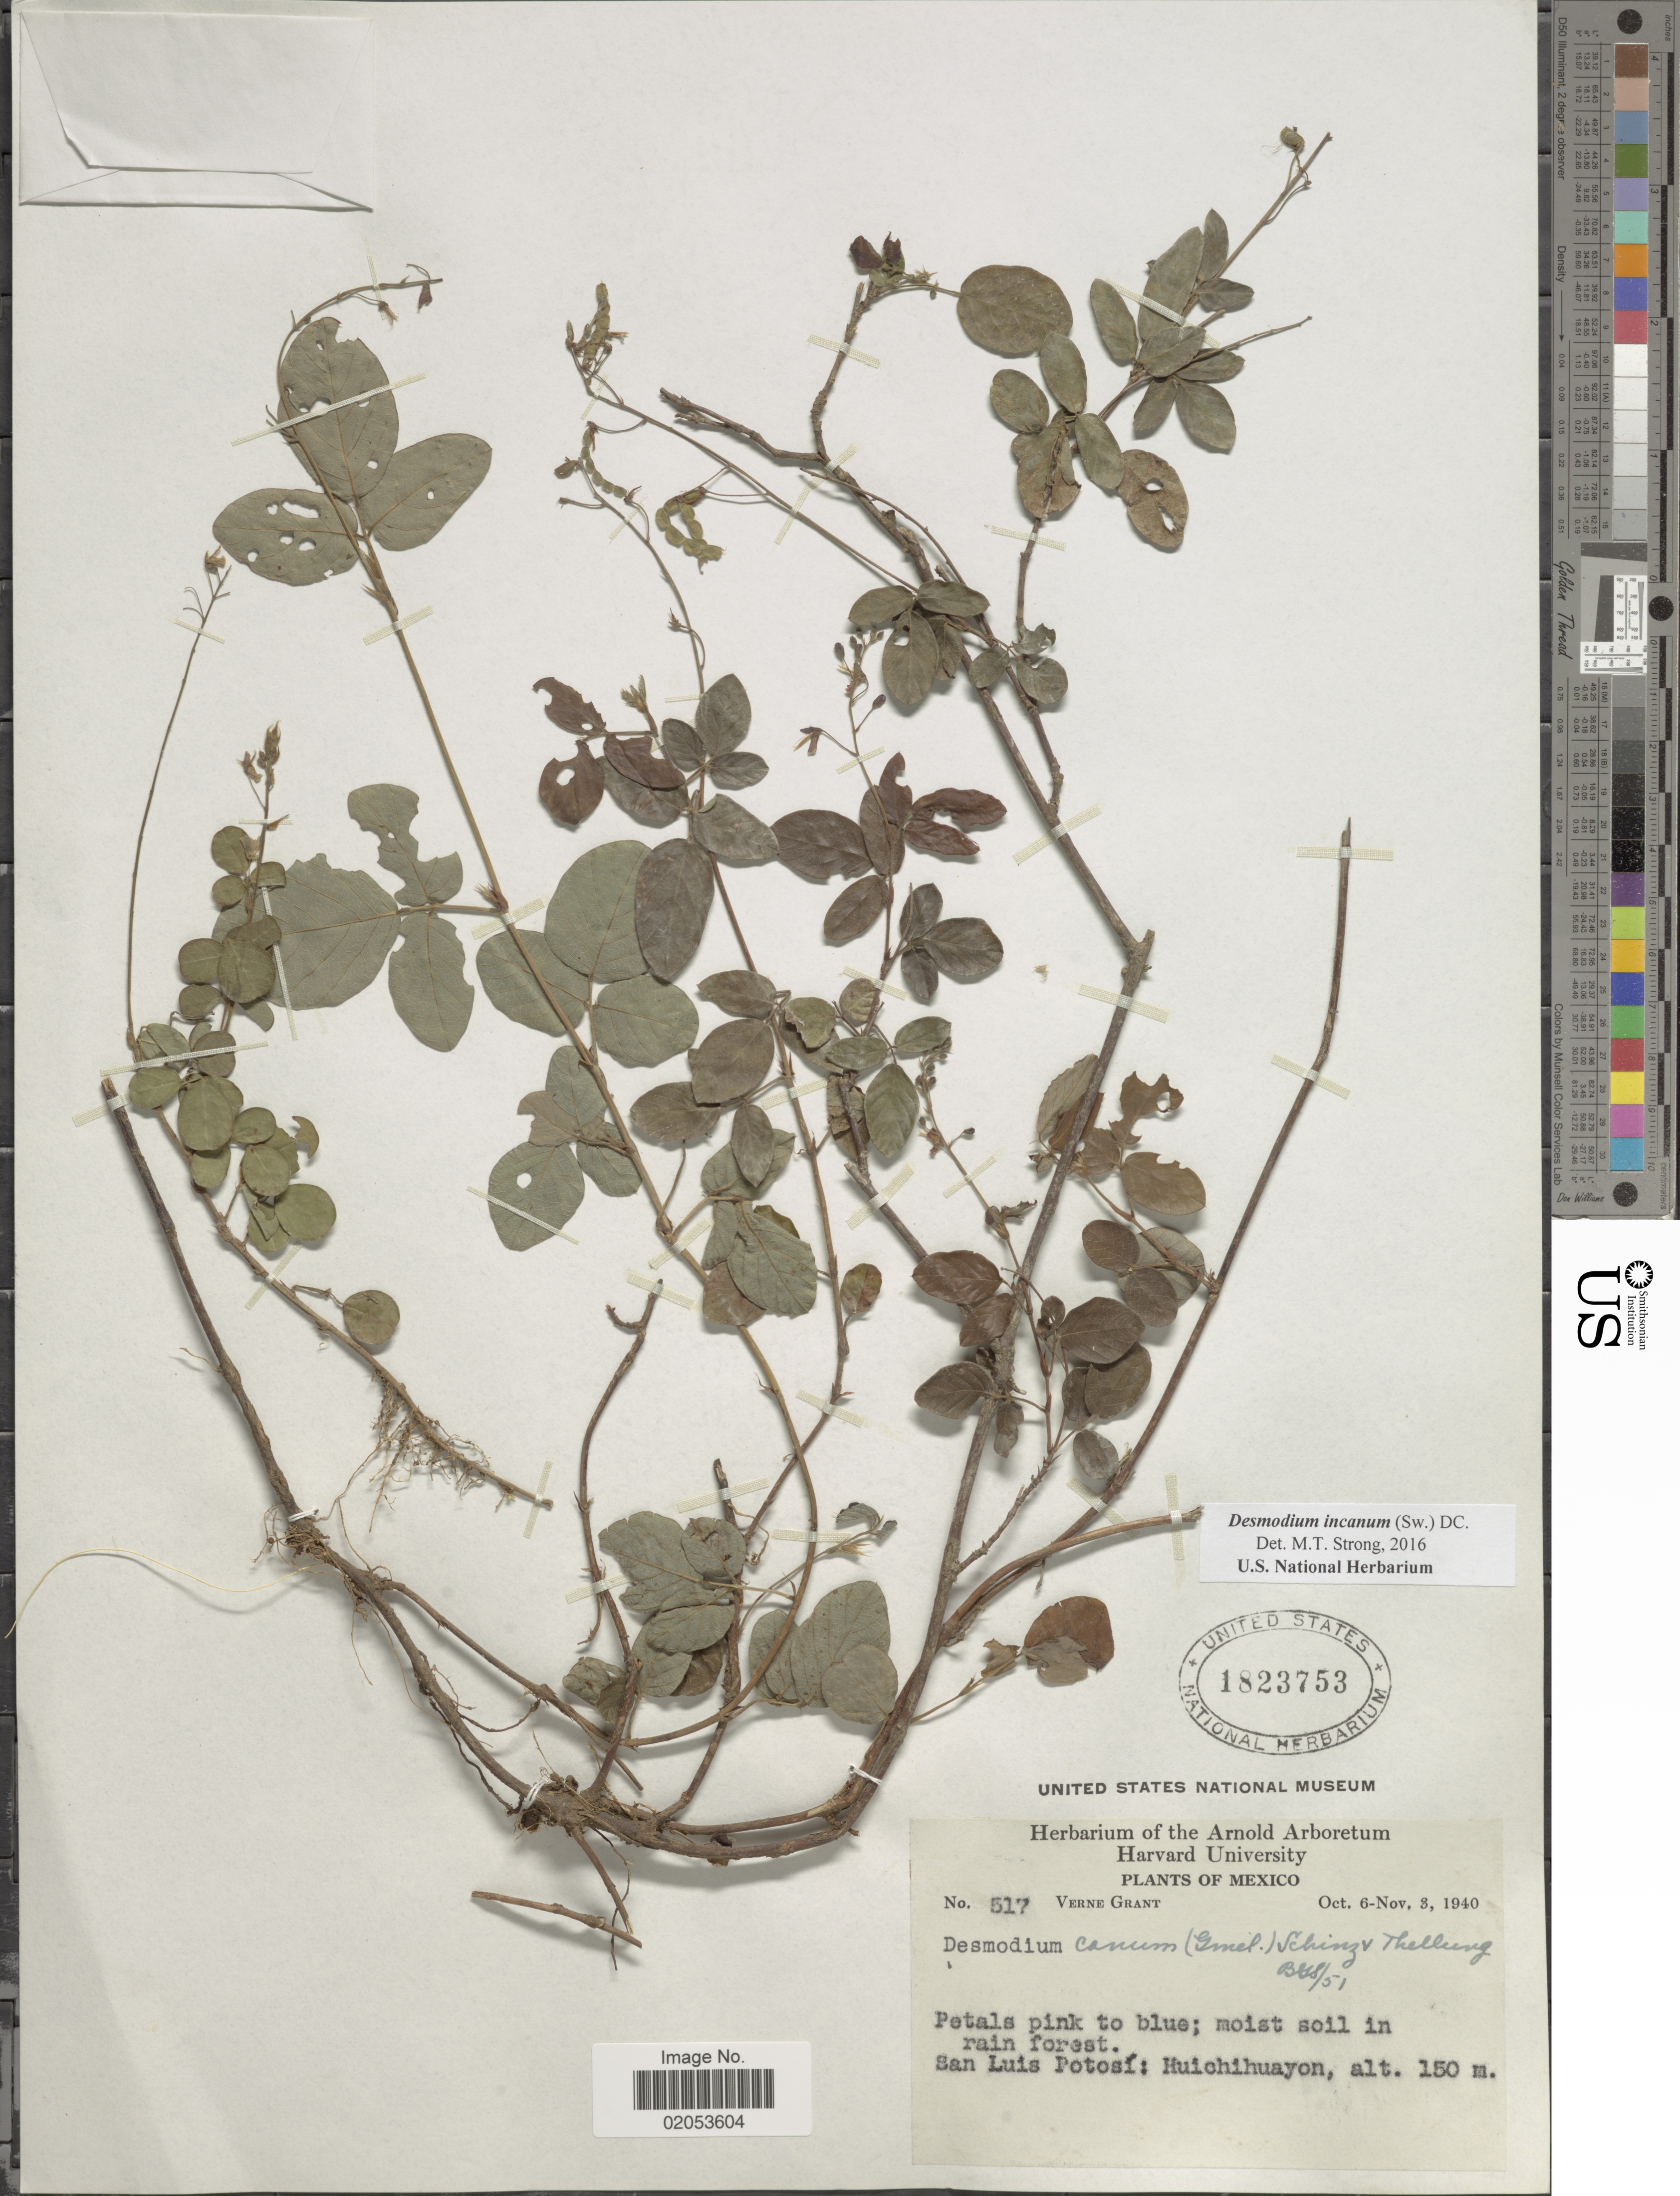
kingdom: Plantae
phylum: Tracheophyta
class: Magnoliopsida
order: Fabales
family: Fabaceae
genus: Desmodium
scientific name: Desmodium incanum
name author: (Sw.) DC.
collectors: V. Grant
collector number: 517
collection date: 1940-10-06/1940-11-03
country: Mexico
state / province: San Luis Potosí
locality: Petals pink to blue; moist soil in rain forest, Huichihuayon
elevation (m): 150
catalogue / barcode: US 1823753